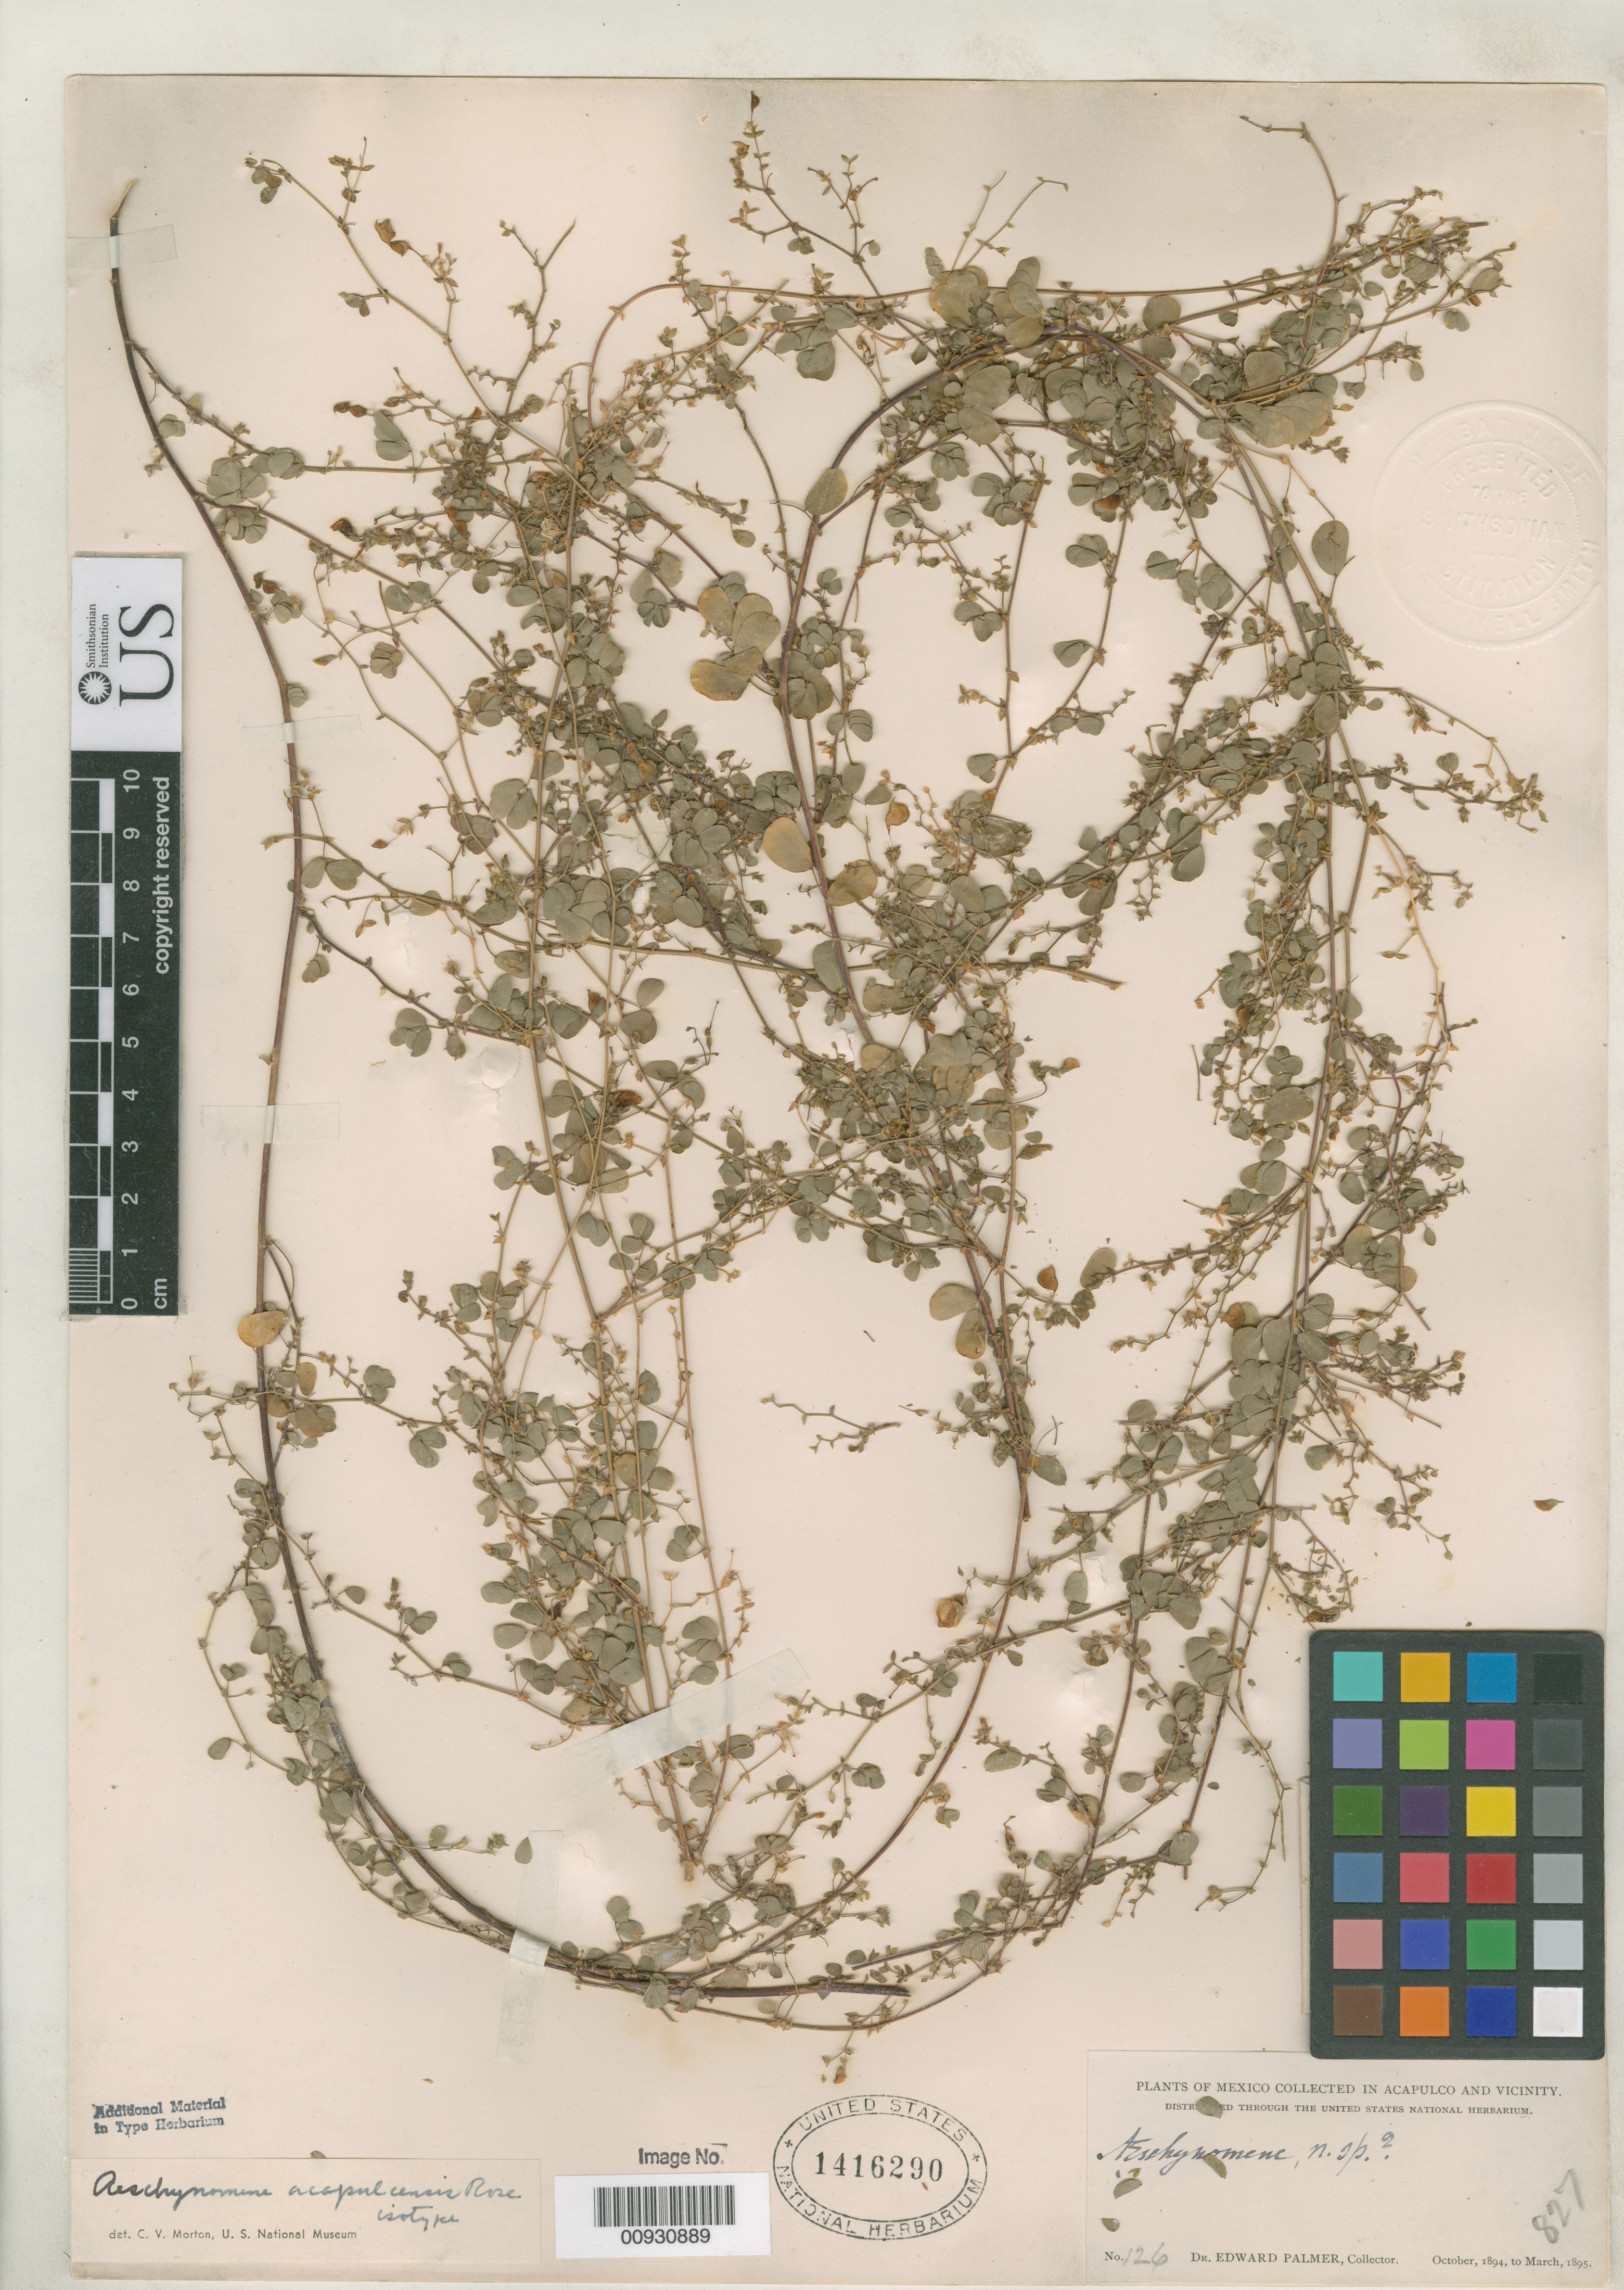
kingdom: Plantae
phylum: Tracheophyta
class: Magnoliopsida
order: Fabales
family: Fabaceae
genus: Aeschynomene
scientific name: Aeschynomene acapulcensis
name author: Rose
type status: Isotype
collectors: E. Palmer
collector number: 126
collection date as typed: Oct 1894 to -- Mar 1895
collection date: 1894-10/1895-03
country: Mexico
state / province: Guerrero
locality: Acapulco and vicinity.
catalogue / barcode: US 1416290